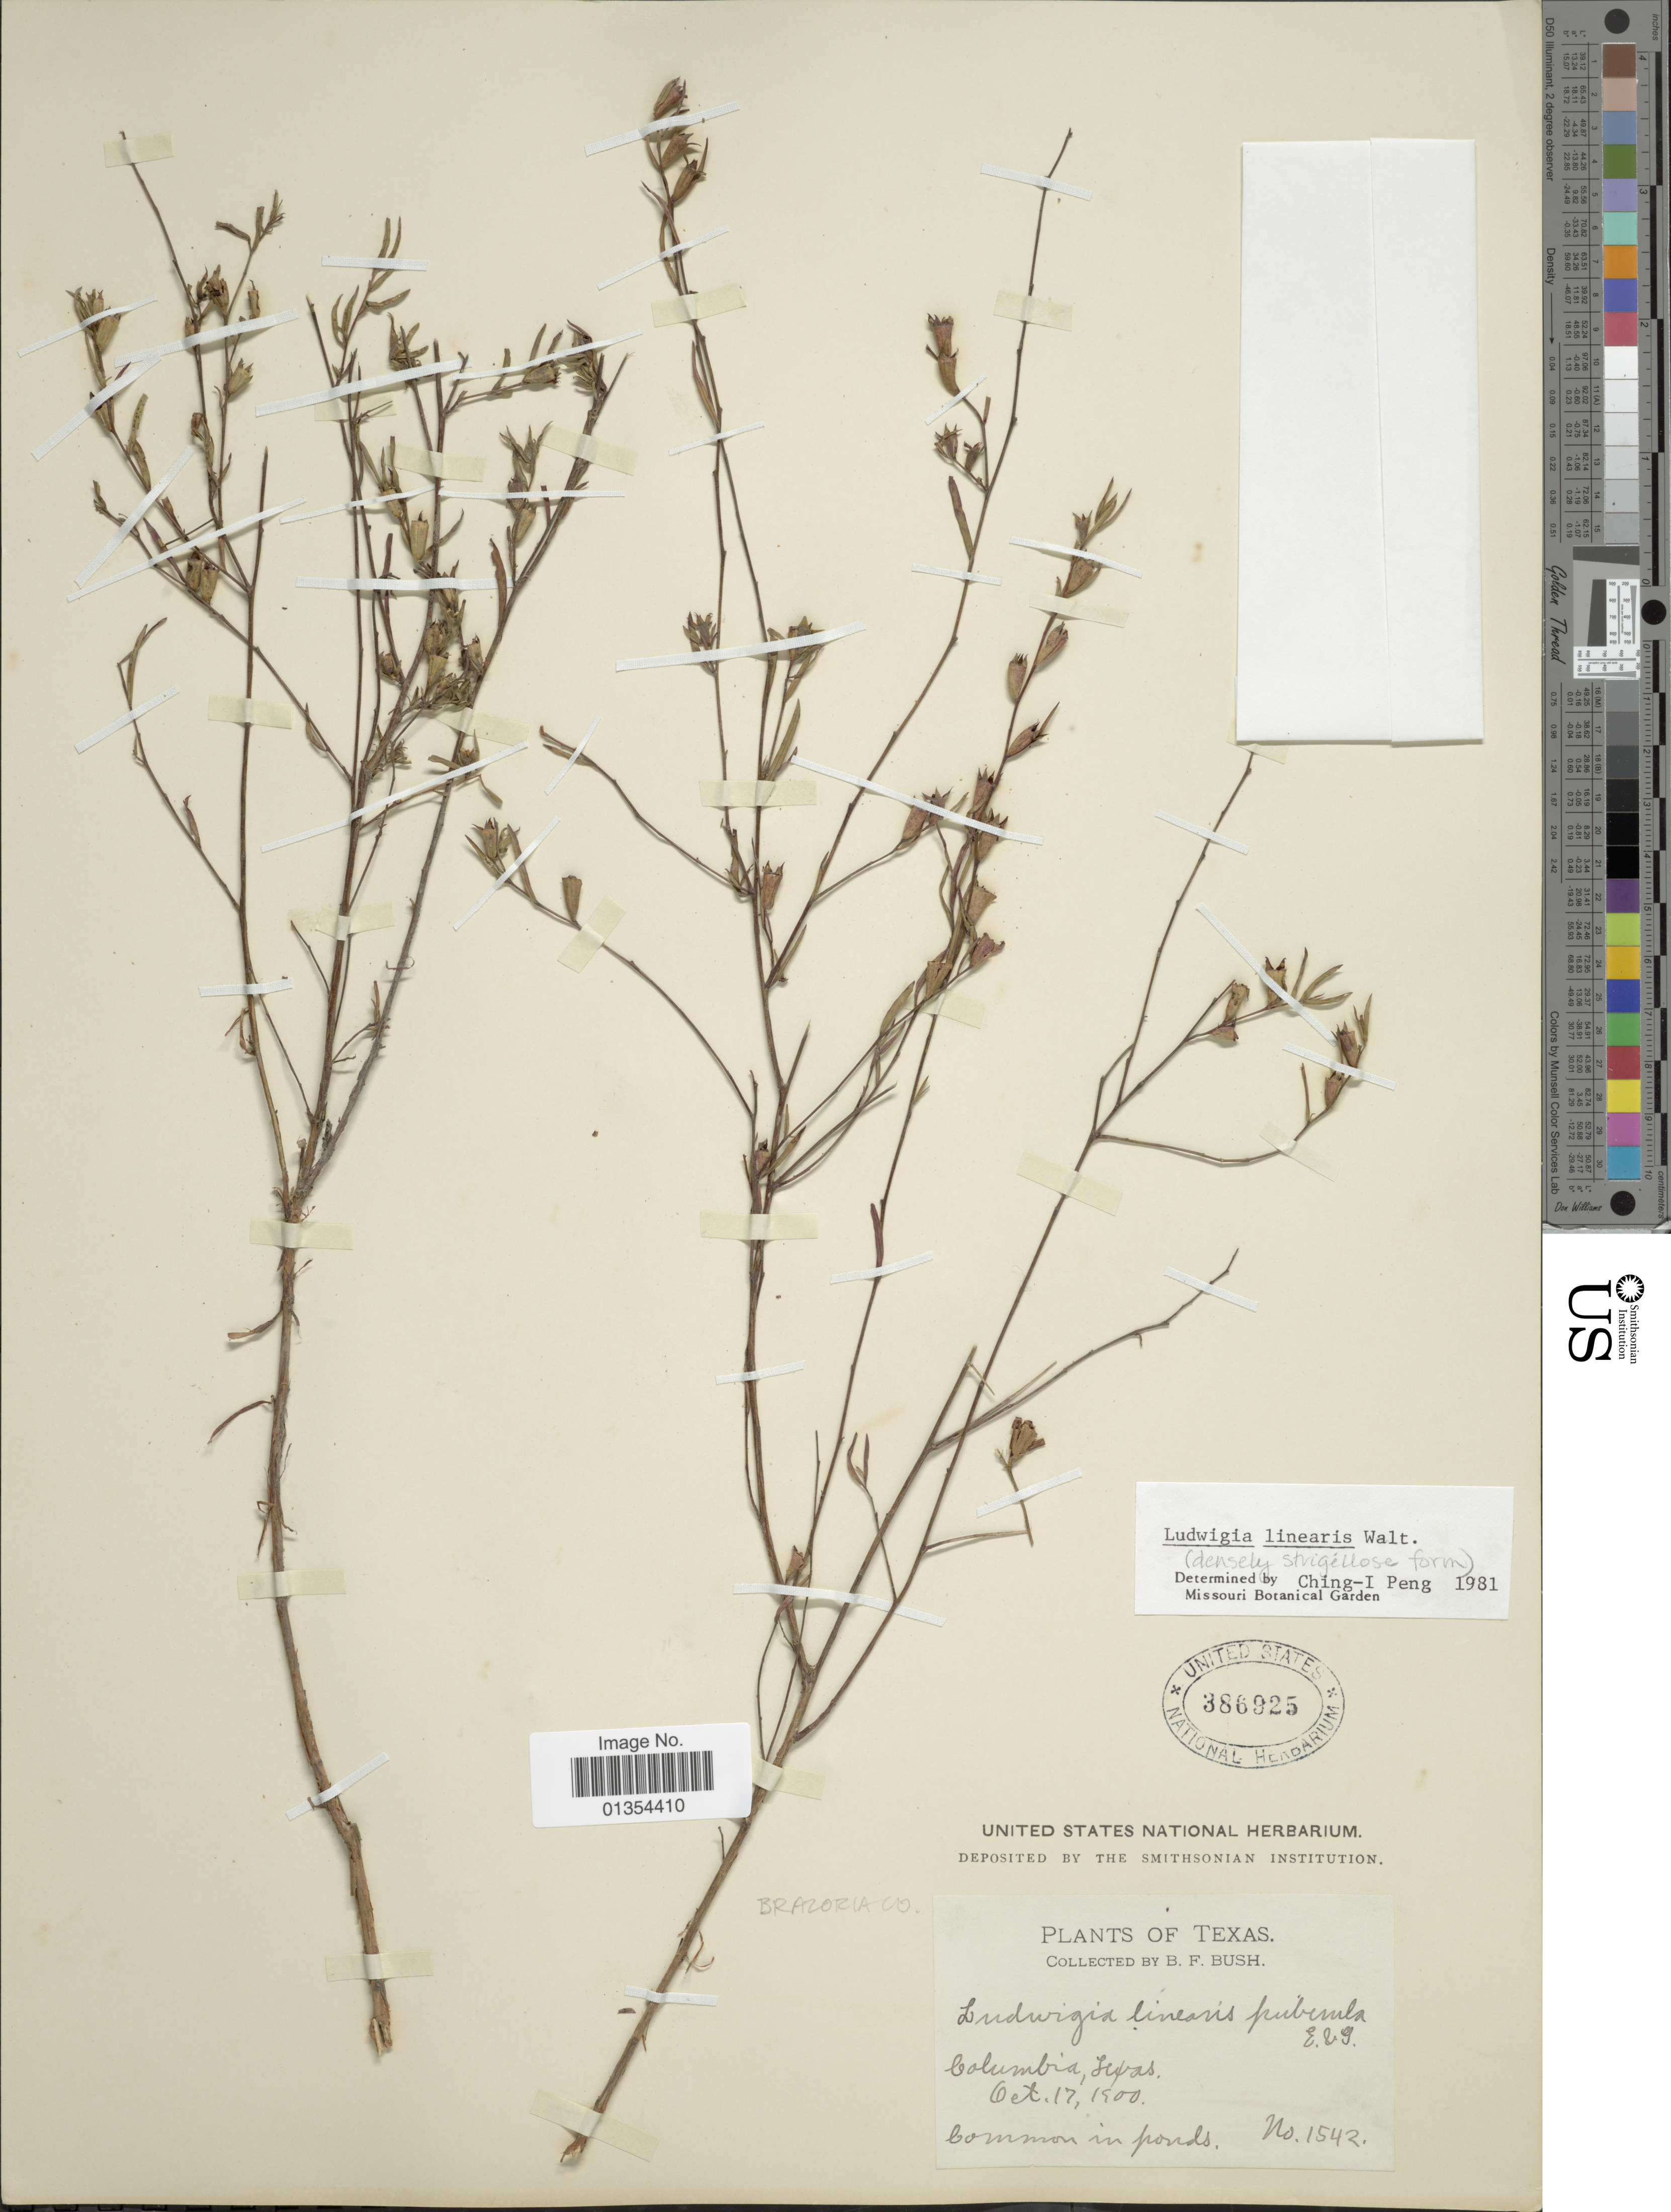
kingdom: Plantae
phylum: Tracheophyta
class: Magnoliopsida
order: Myrtales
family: Onagraceae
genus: Ludwigia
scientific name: Ludwigia linearis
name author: Walter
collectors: B. F. Bush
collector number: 1542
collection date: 1900-10-17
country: United States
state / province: Texas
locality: Columbia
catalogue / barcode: US 386925